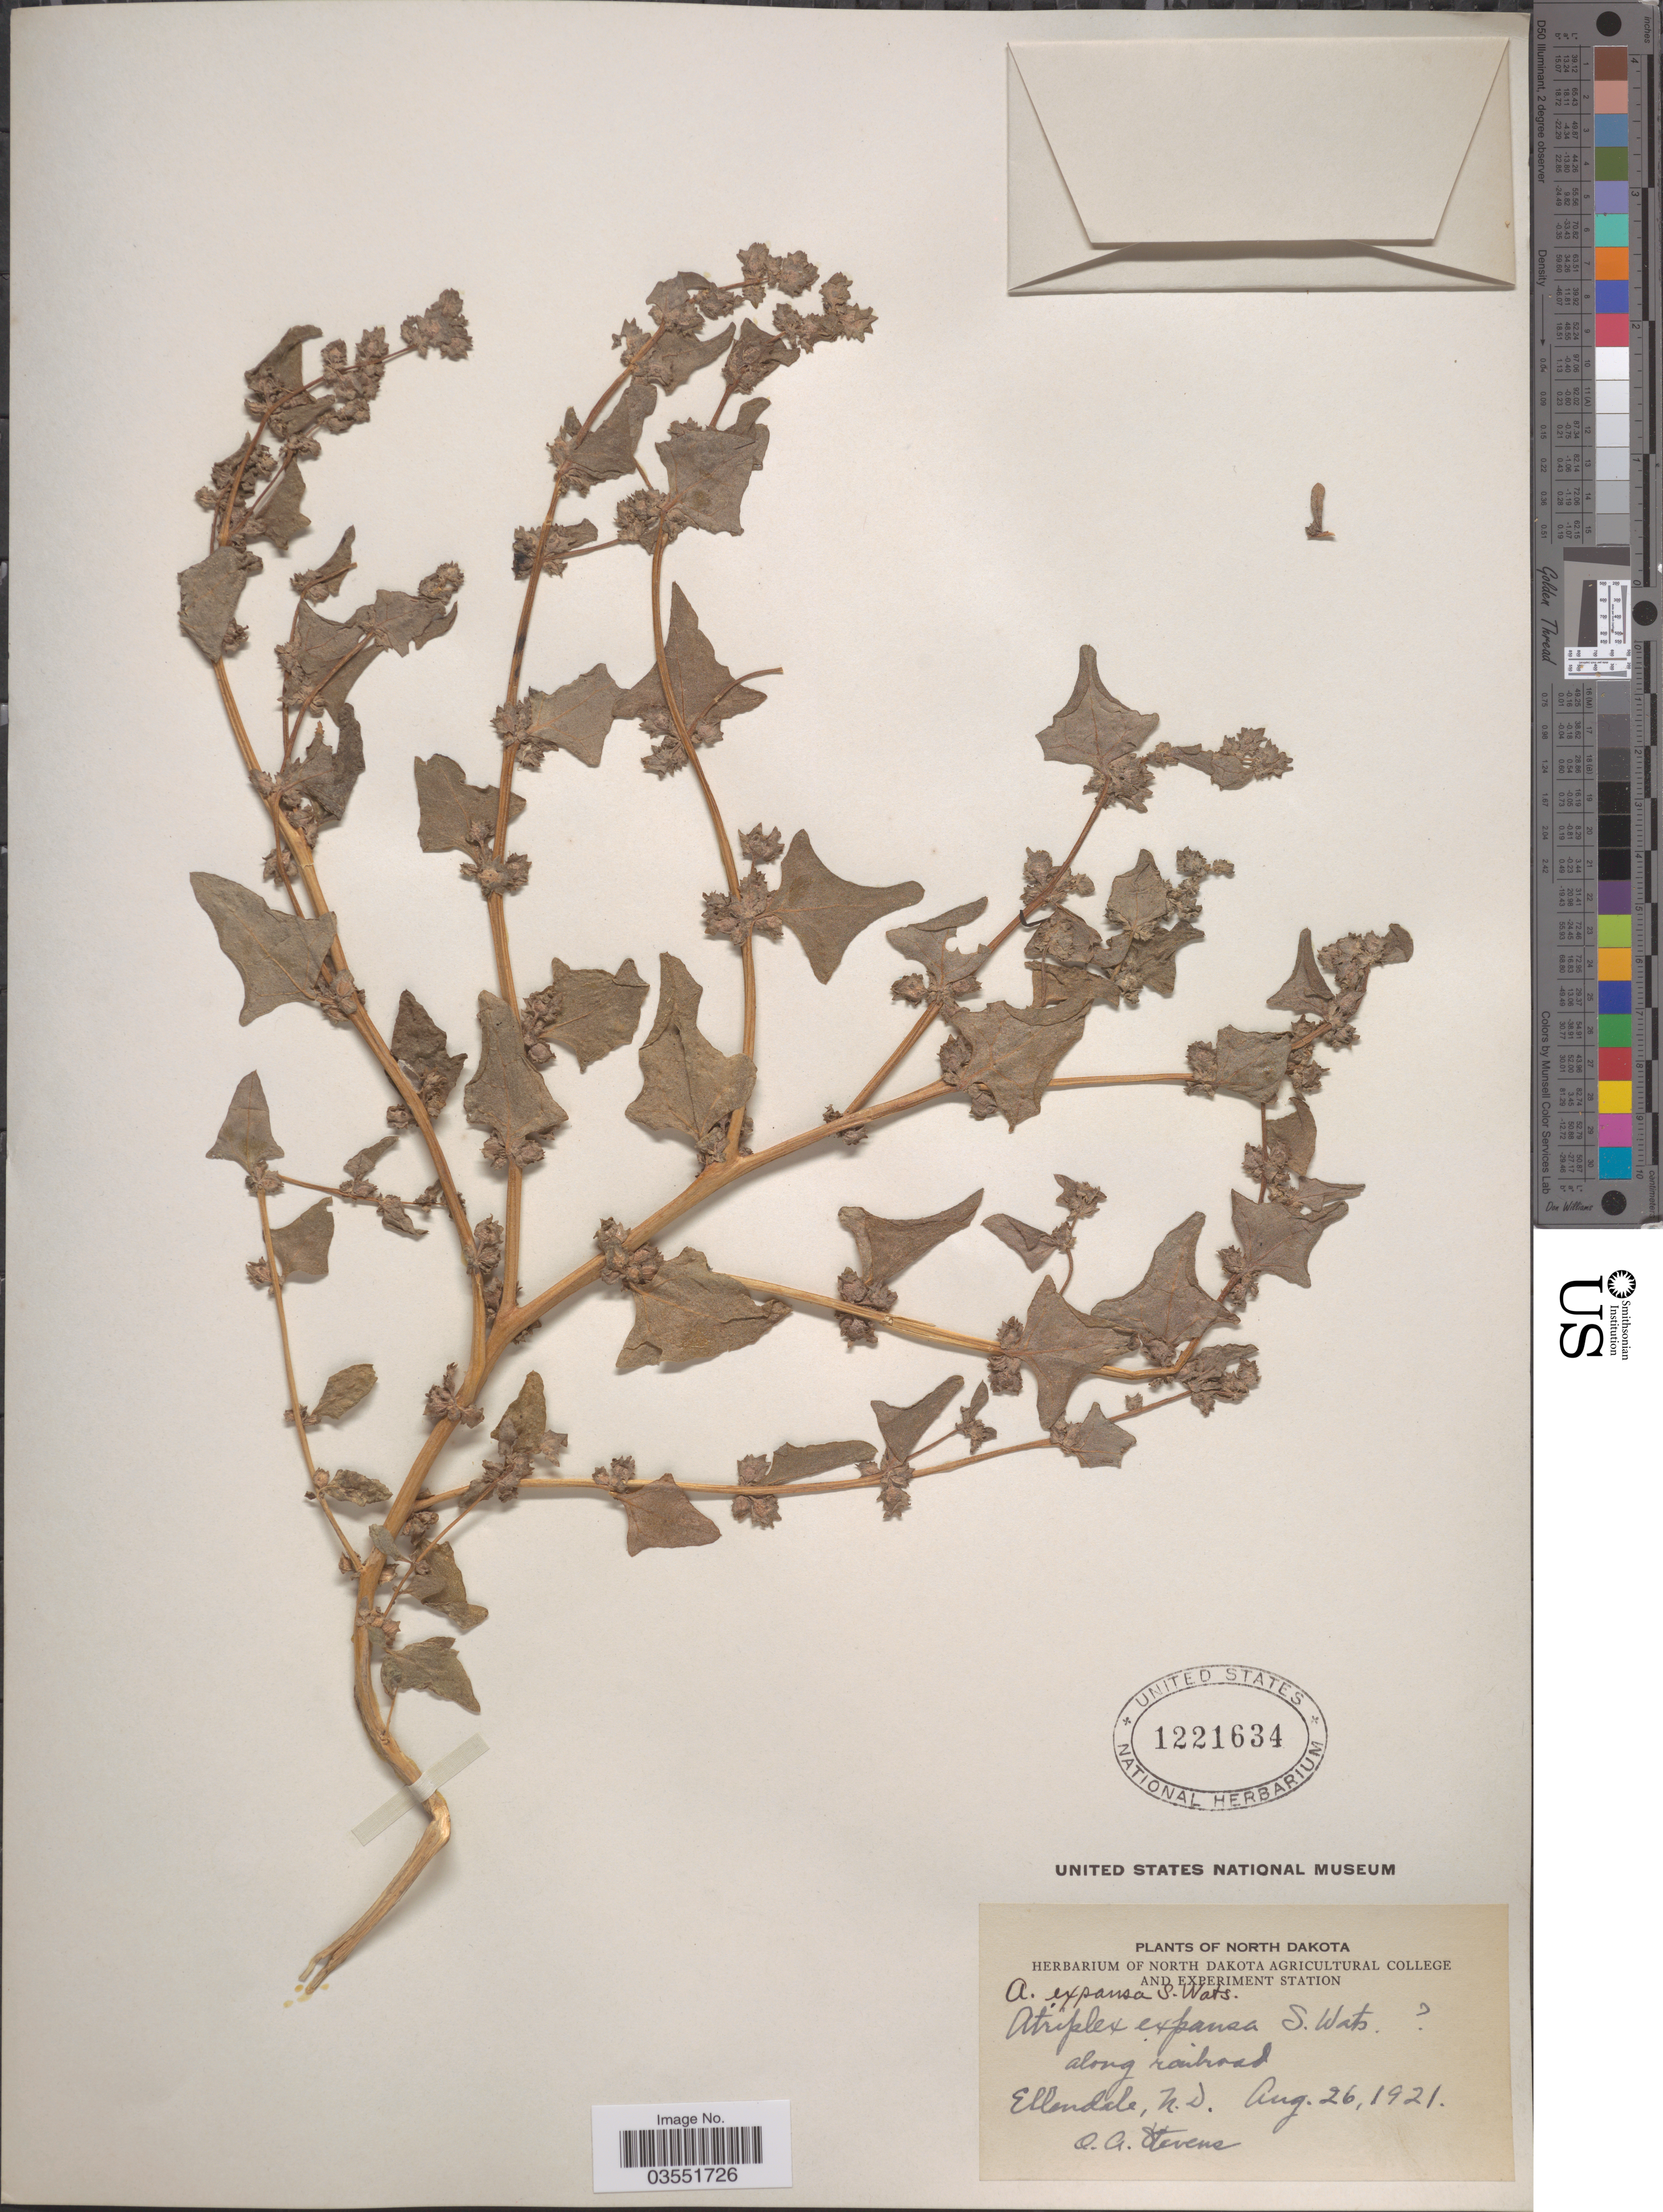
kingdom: Plantae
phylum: Tracheophyta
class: Magnoliopsida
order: Caryophyllales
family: Amaranthaceae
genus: Atriplex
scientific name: Atriplex expansa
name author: S. Watson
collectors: O. A. Stevens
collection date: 1921-08-26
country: United States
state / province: North Dakota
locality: Along railroad. Ellendale.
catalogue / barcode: US 1221634